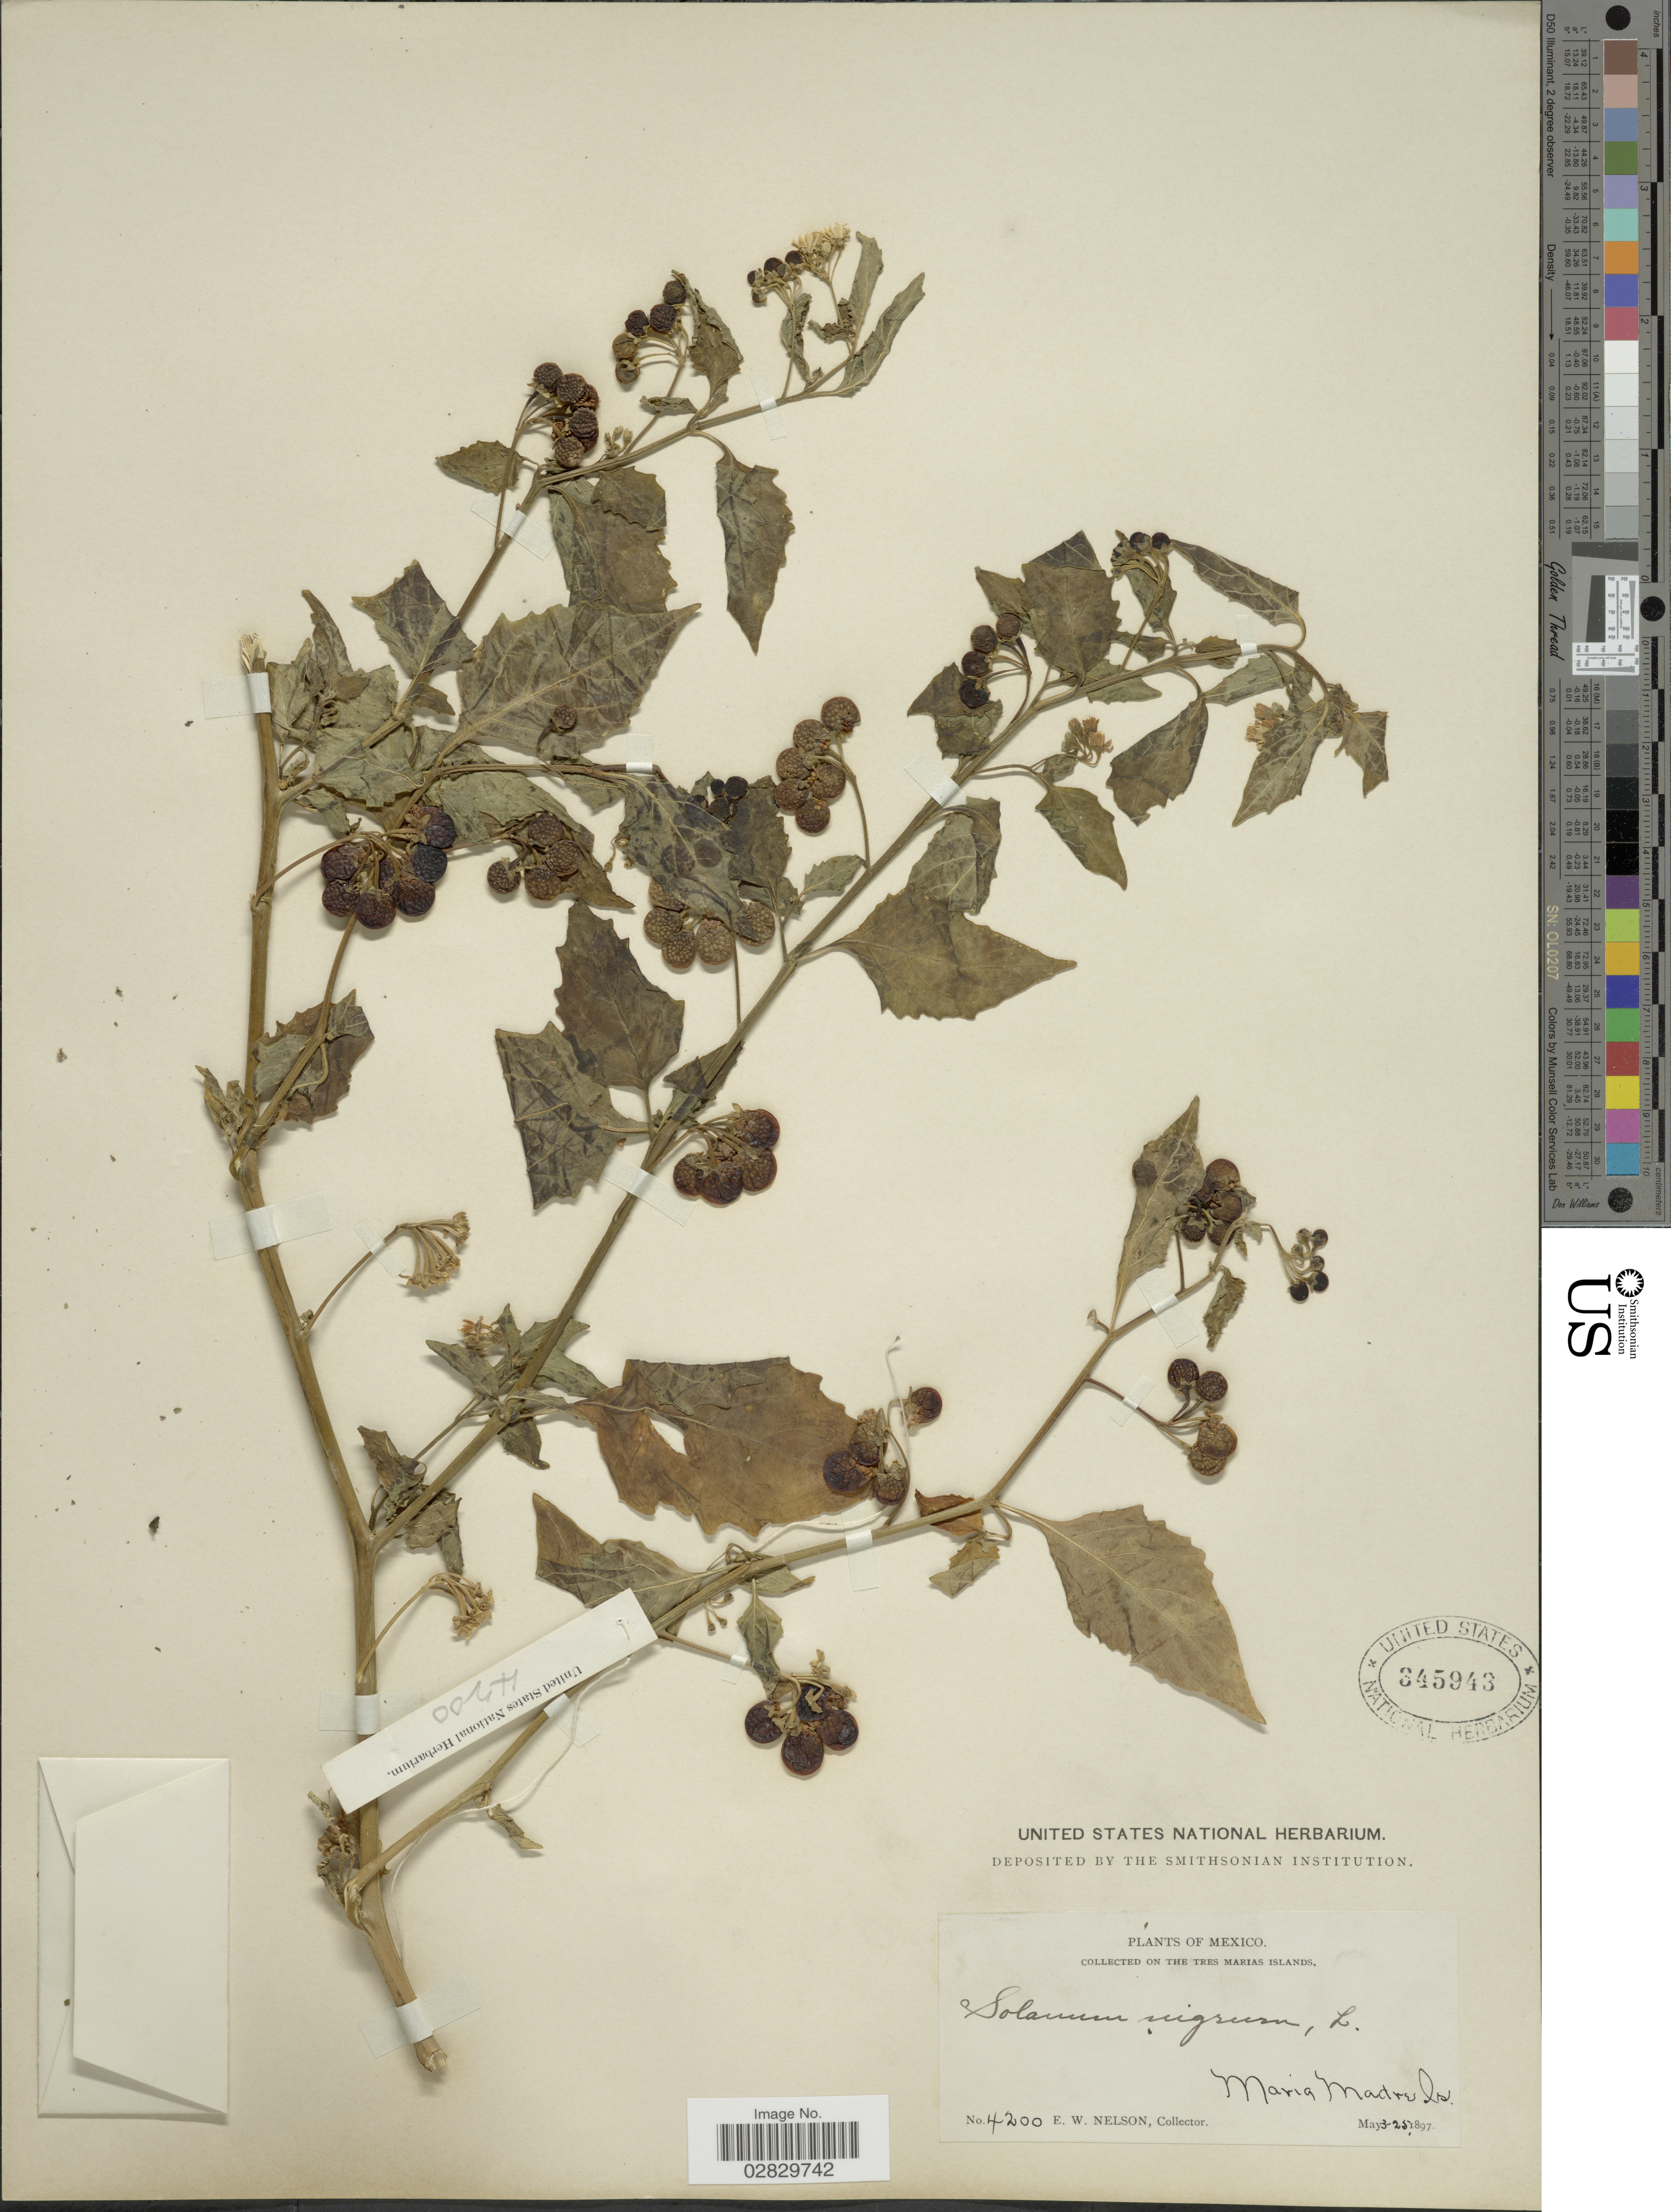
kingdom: Plantae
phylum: Tracheophyta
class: Magnoliopsida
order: Solanales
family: Solanaceae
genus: Solanum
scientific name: Solanum douglasii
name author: Dunal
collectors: E. W. Nelson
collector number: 4200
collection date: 1897-05-03/1897-05-25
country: Mexico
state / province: Nayarit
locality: Tres Marias Islands, Maria Madre Is.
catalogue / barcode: US 345943